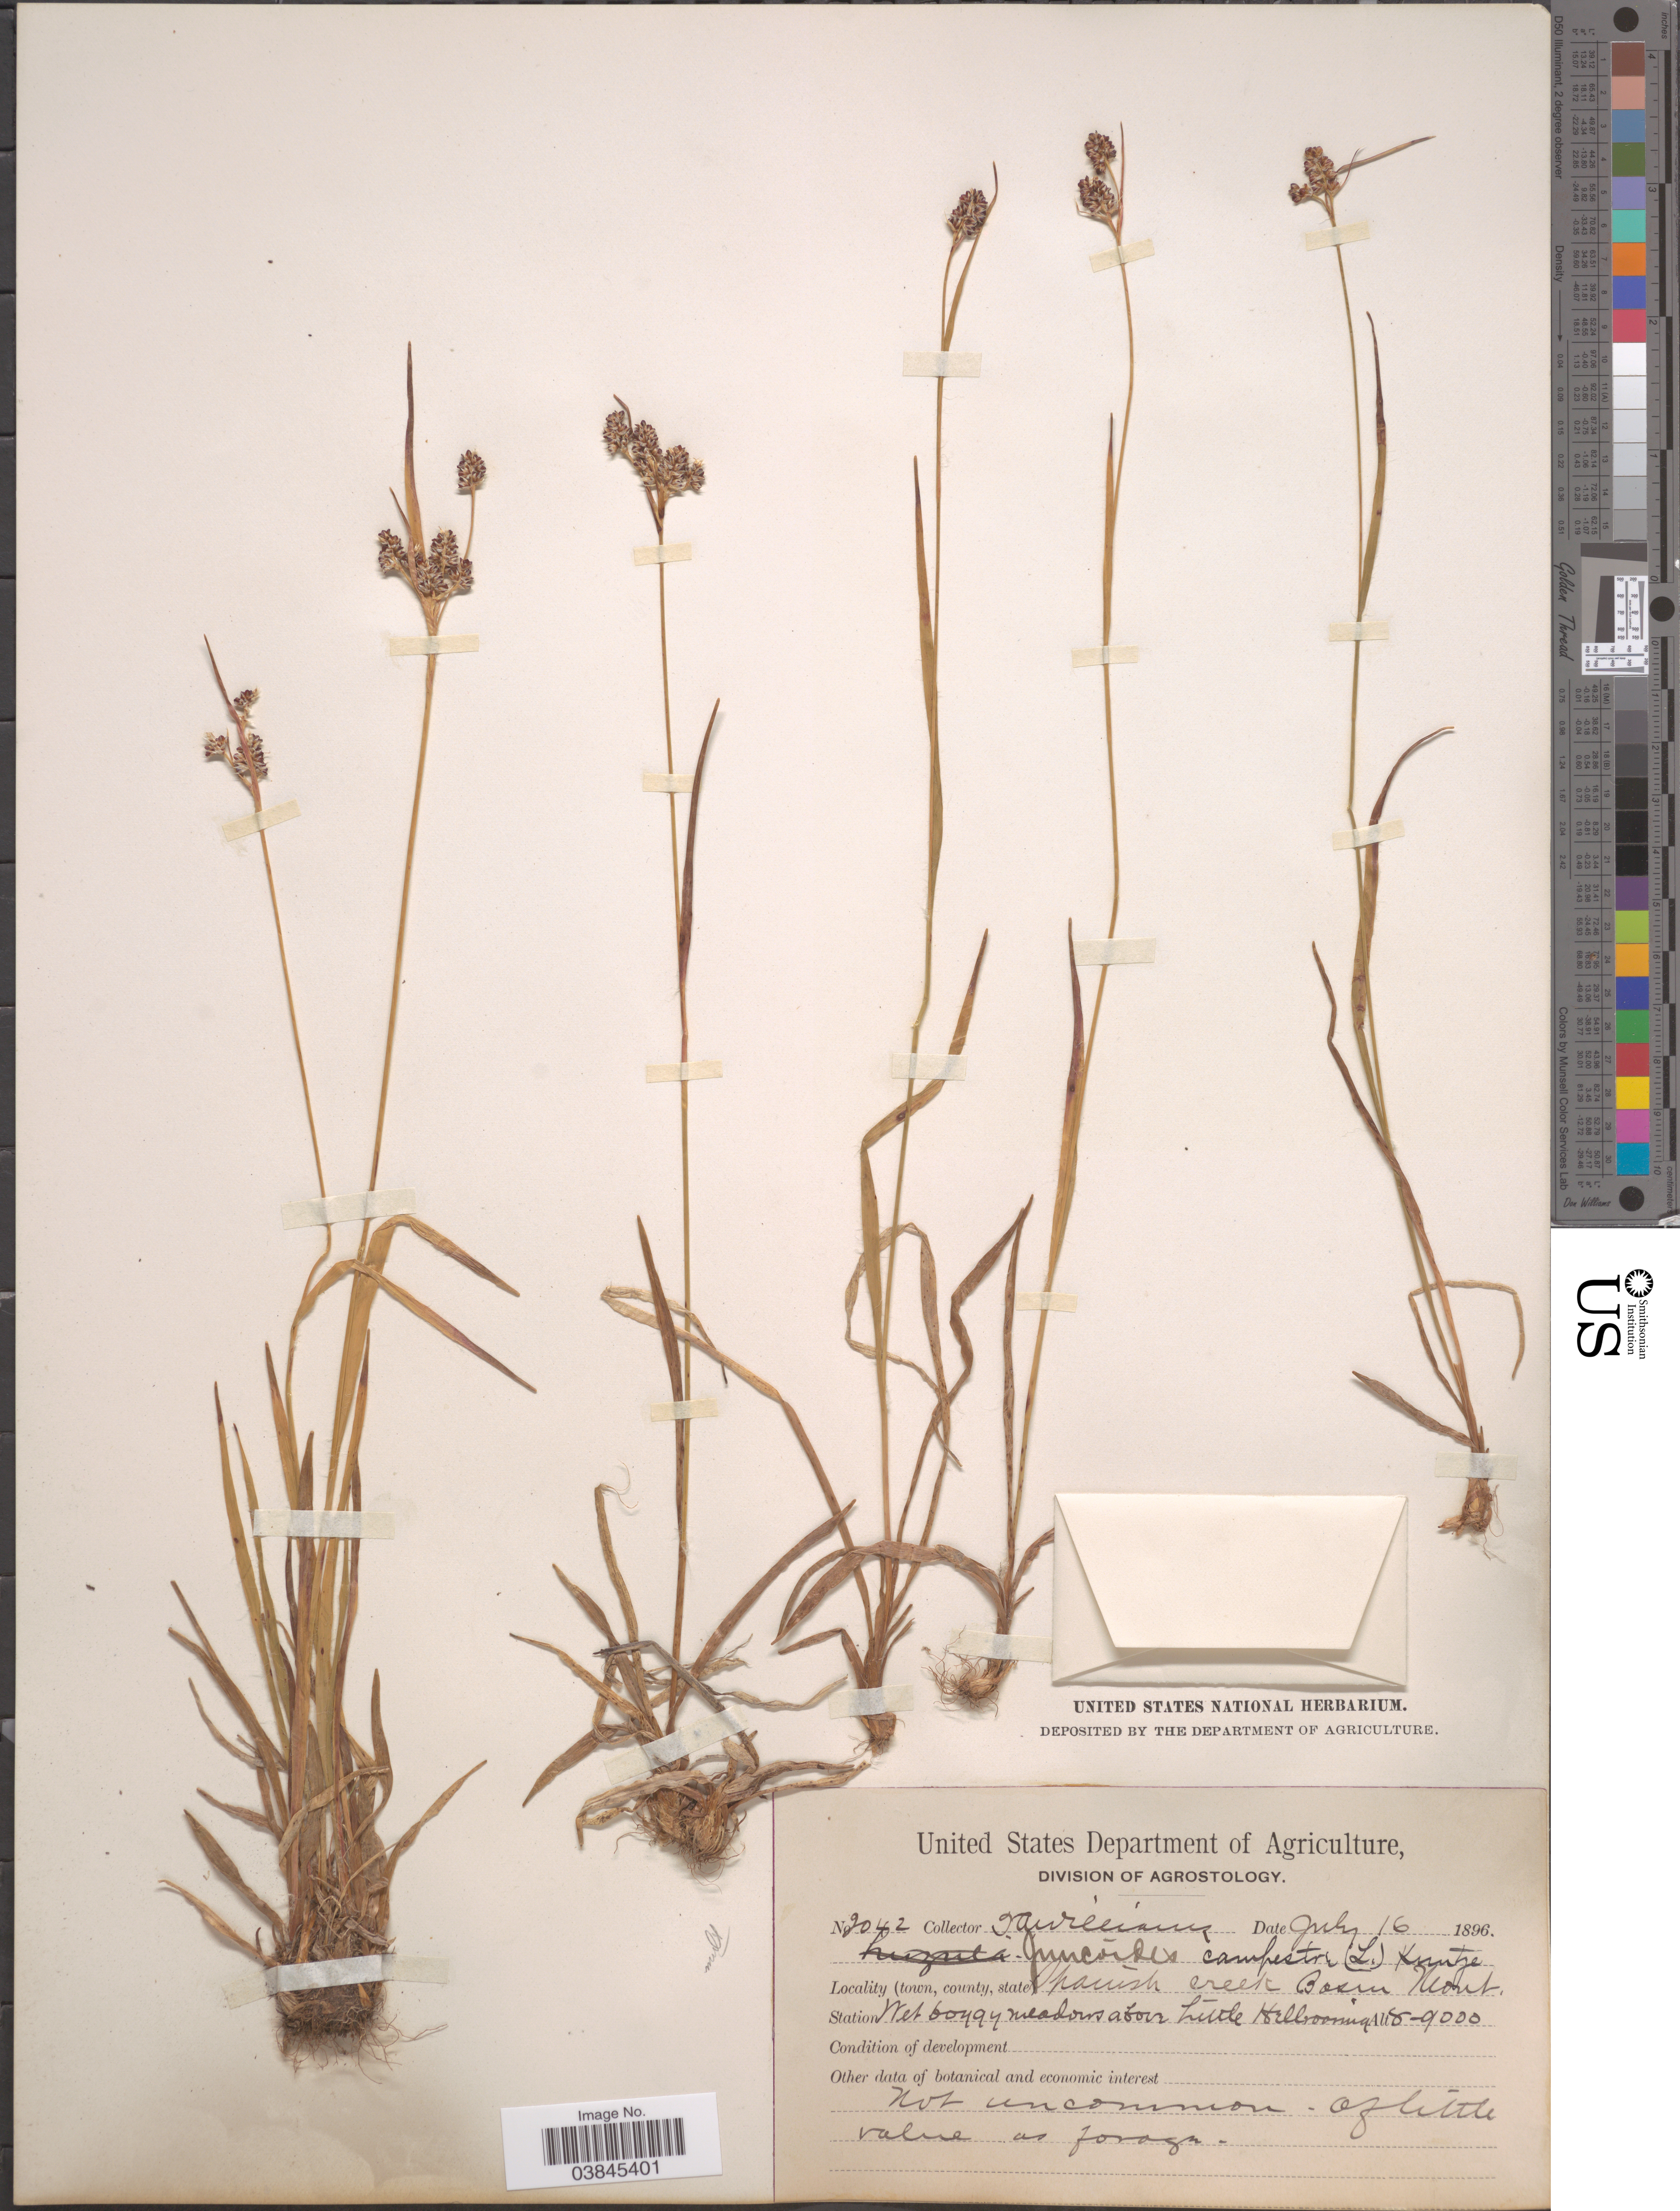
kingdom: Plantae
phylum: Tracheophyta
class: Liliopsida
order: Poales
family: Juncaceae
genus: Luzula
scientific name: Luzula campestris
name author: (L.) DC.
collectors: T. Williams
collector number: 2042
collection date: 1896-07-16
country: United States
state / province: Montana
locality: Spanish creek Basin. Above Little Hell Roaring.